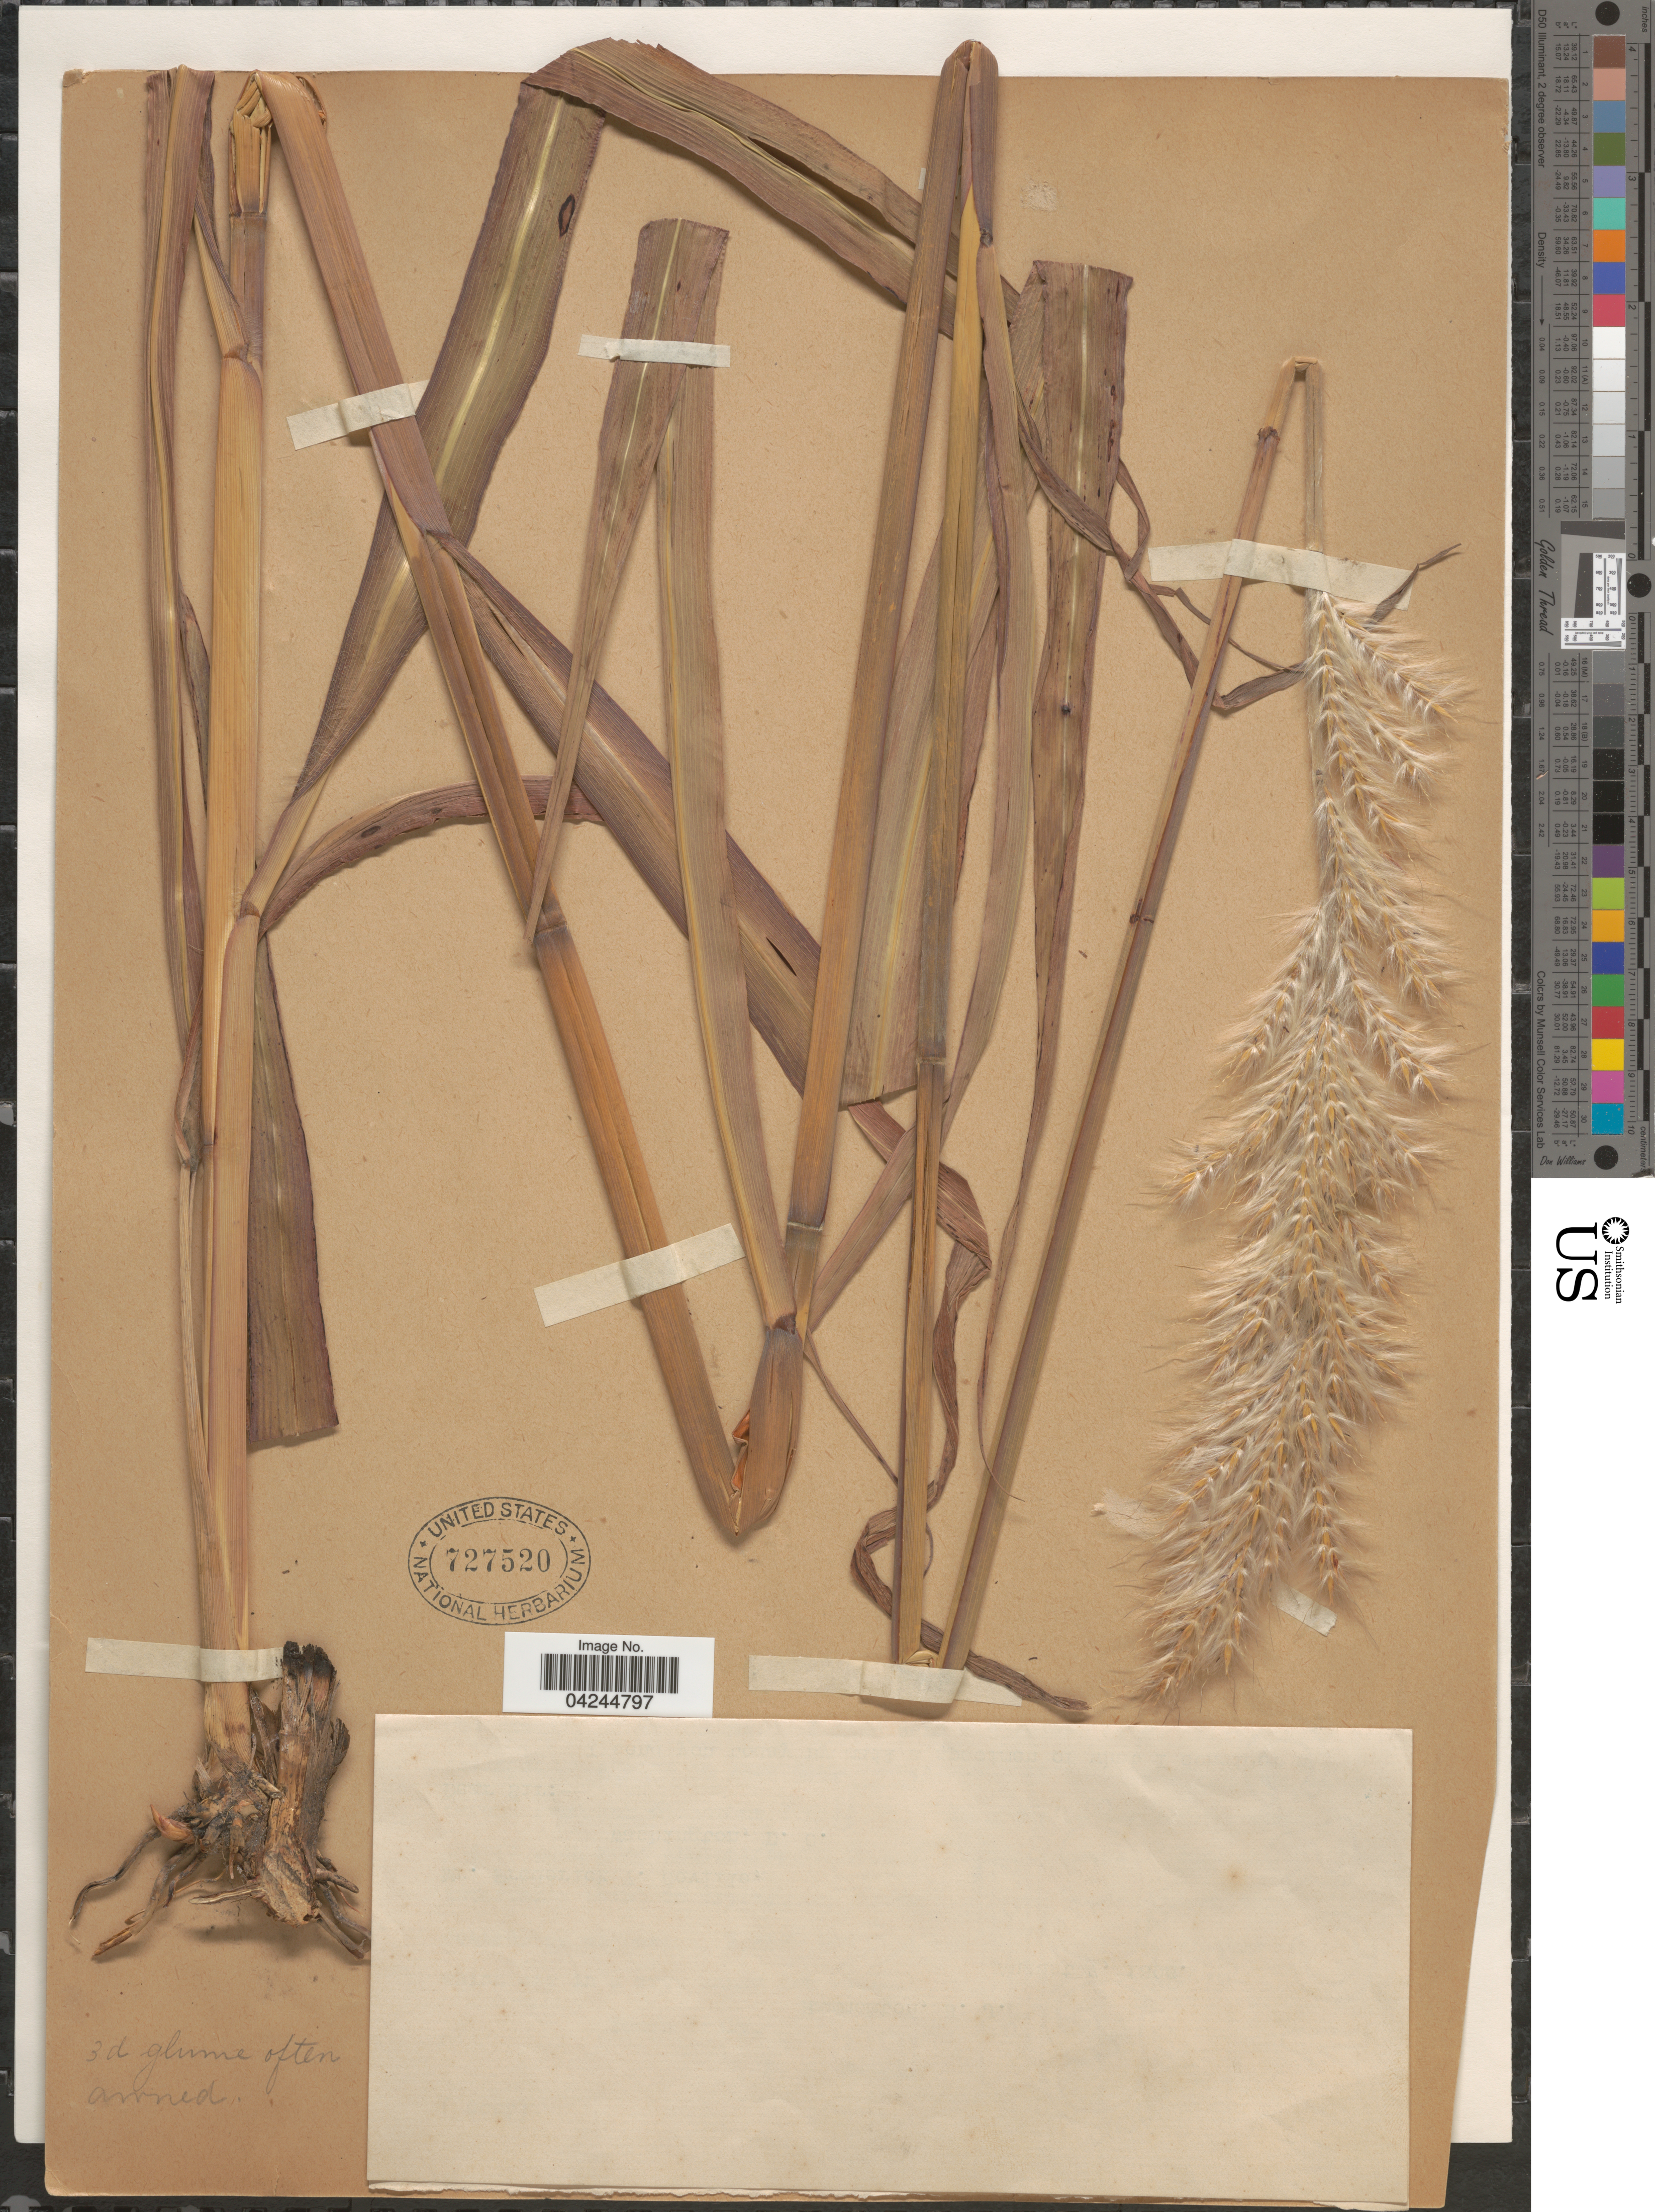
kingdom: Plantae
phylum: Tracheophyta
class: Liliopsida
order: Poales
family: Poaceae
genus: Erianthus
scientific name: Erianthus alopecuroides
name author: Elliott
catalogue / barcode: US 727520